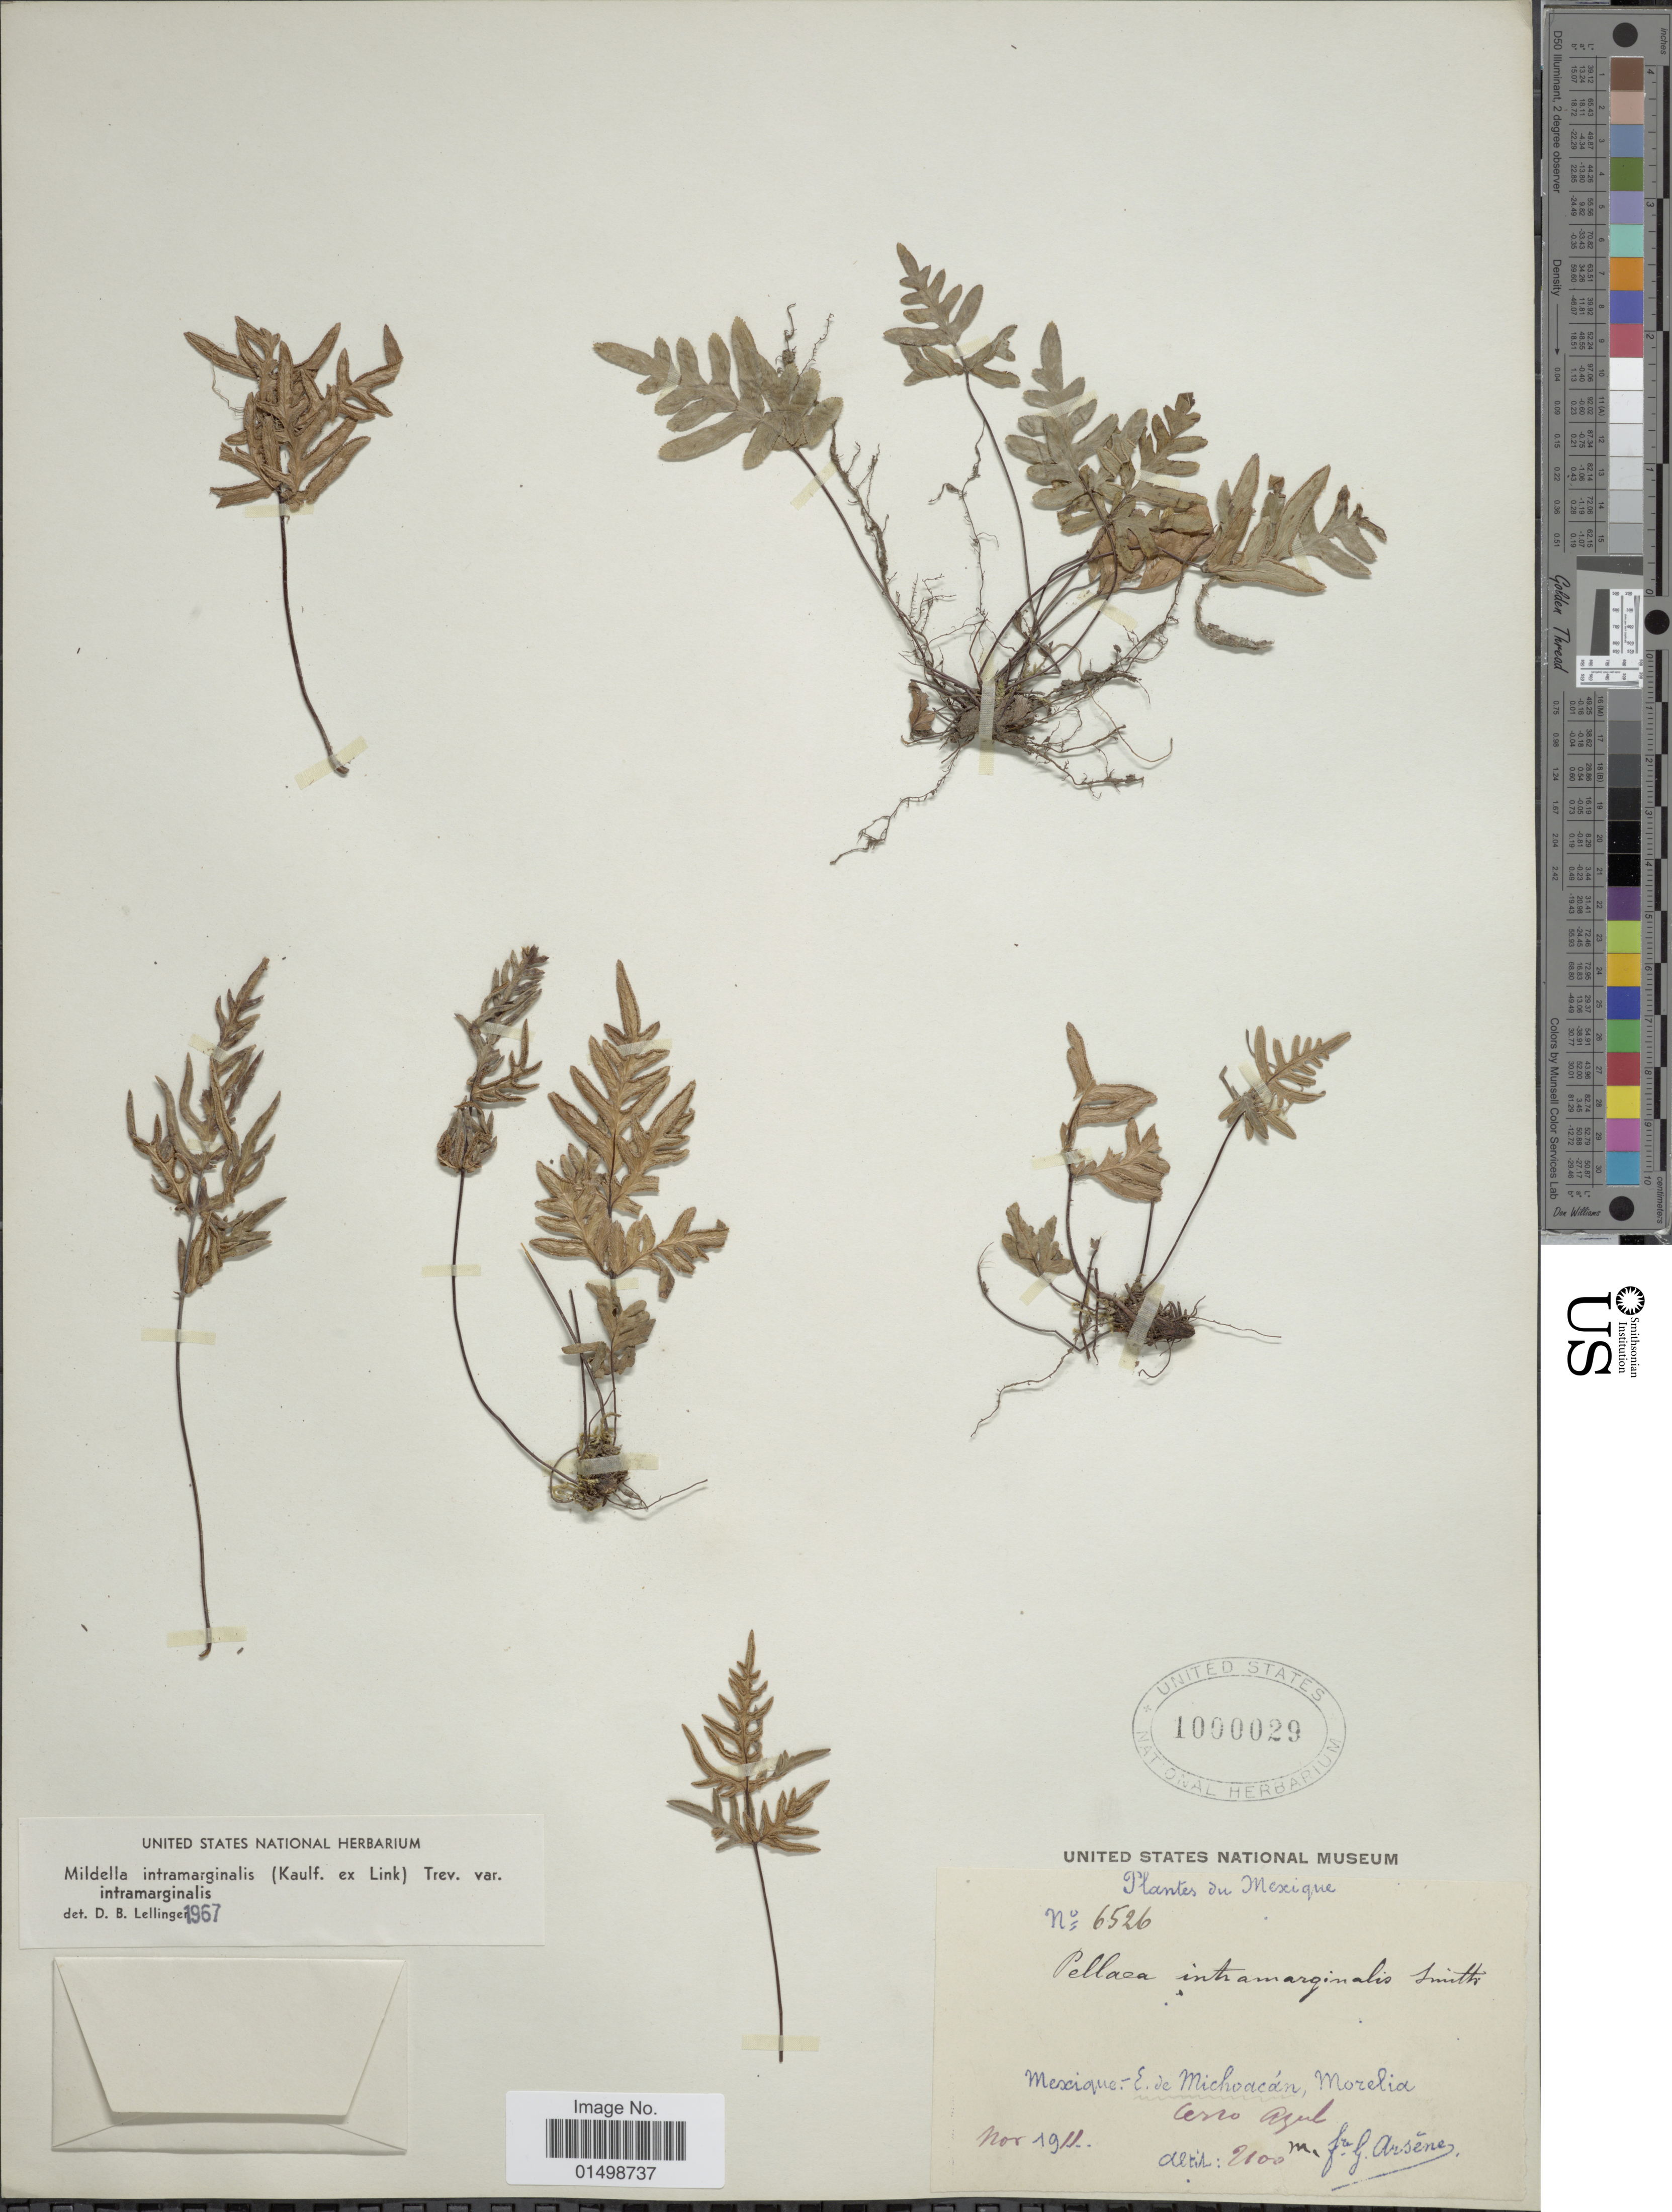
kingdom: Plantae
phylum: Tracheophyta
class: Polypodiopsida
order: Polypodiales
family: Pteridaceae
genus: Cheilanthes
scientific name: Cheilanthes intramarginalis var. intramarginalis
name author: (Kaulf.) Hook.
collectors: Bro. G. Arsène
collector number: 6526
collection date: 1911-11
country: Mexico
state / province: Michoacán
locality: E. de Michoacan, Morelia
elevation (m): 2100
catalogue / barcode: US 1000029